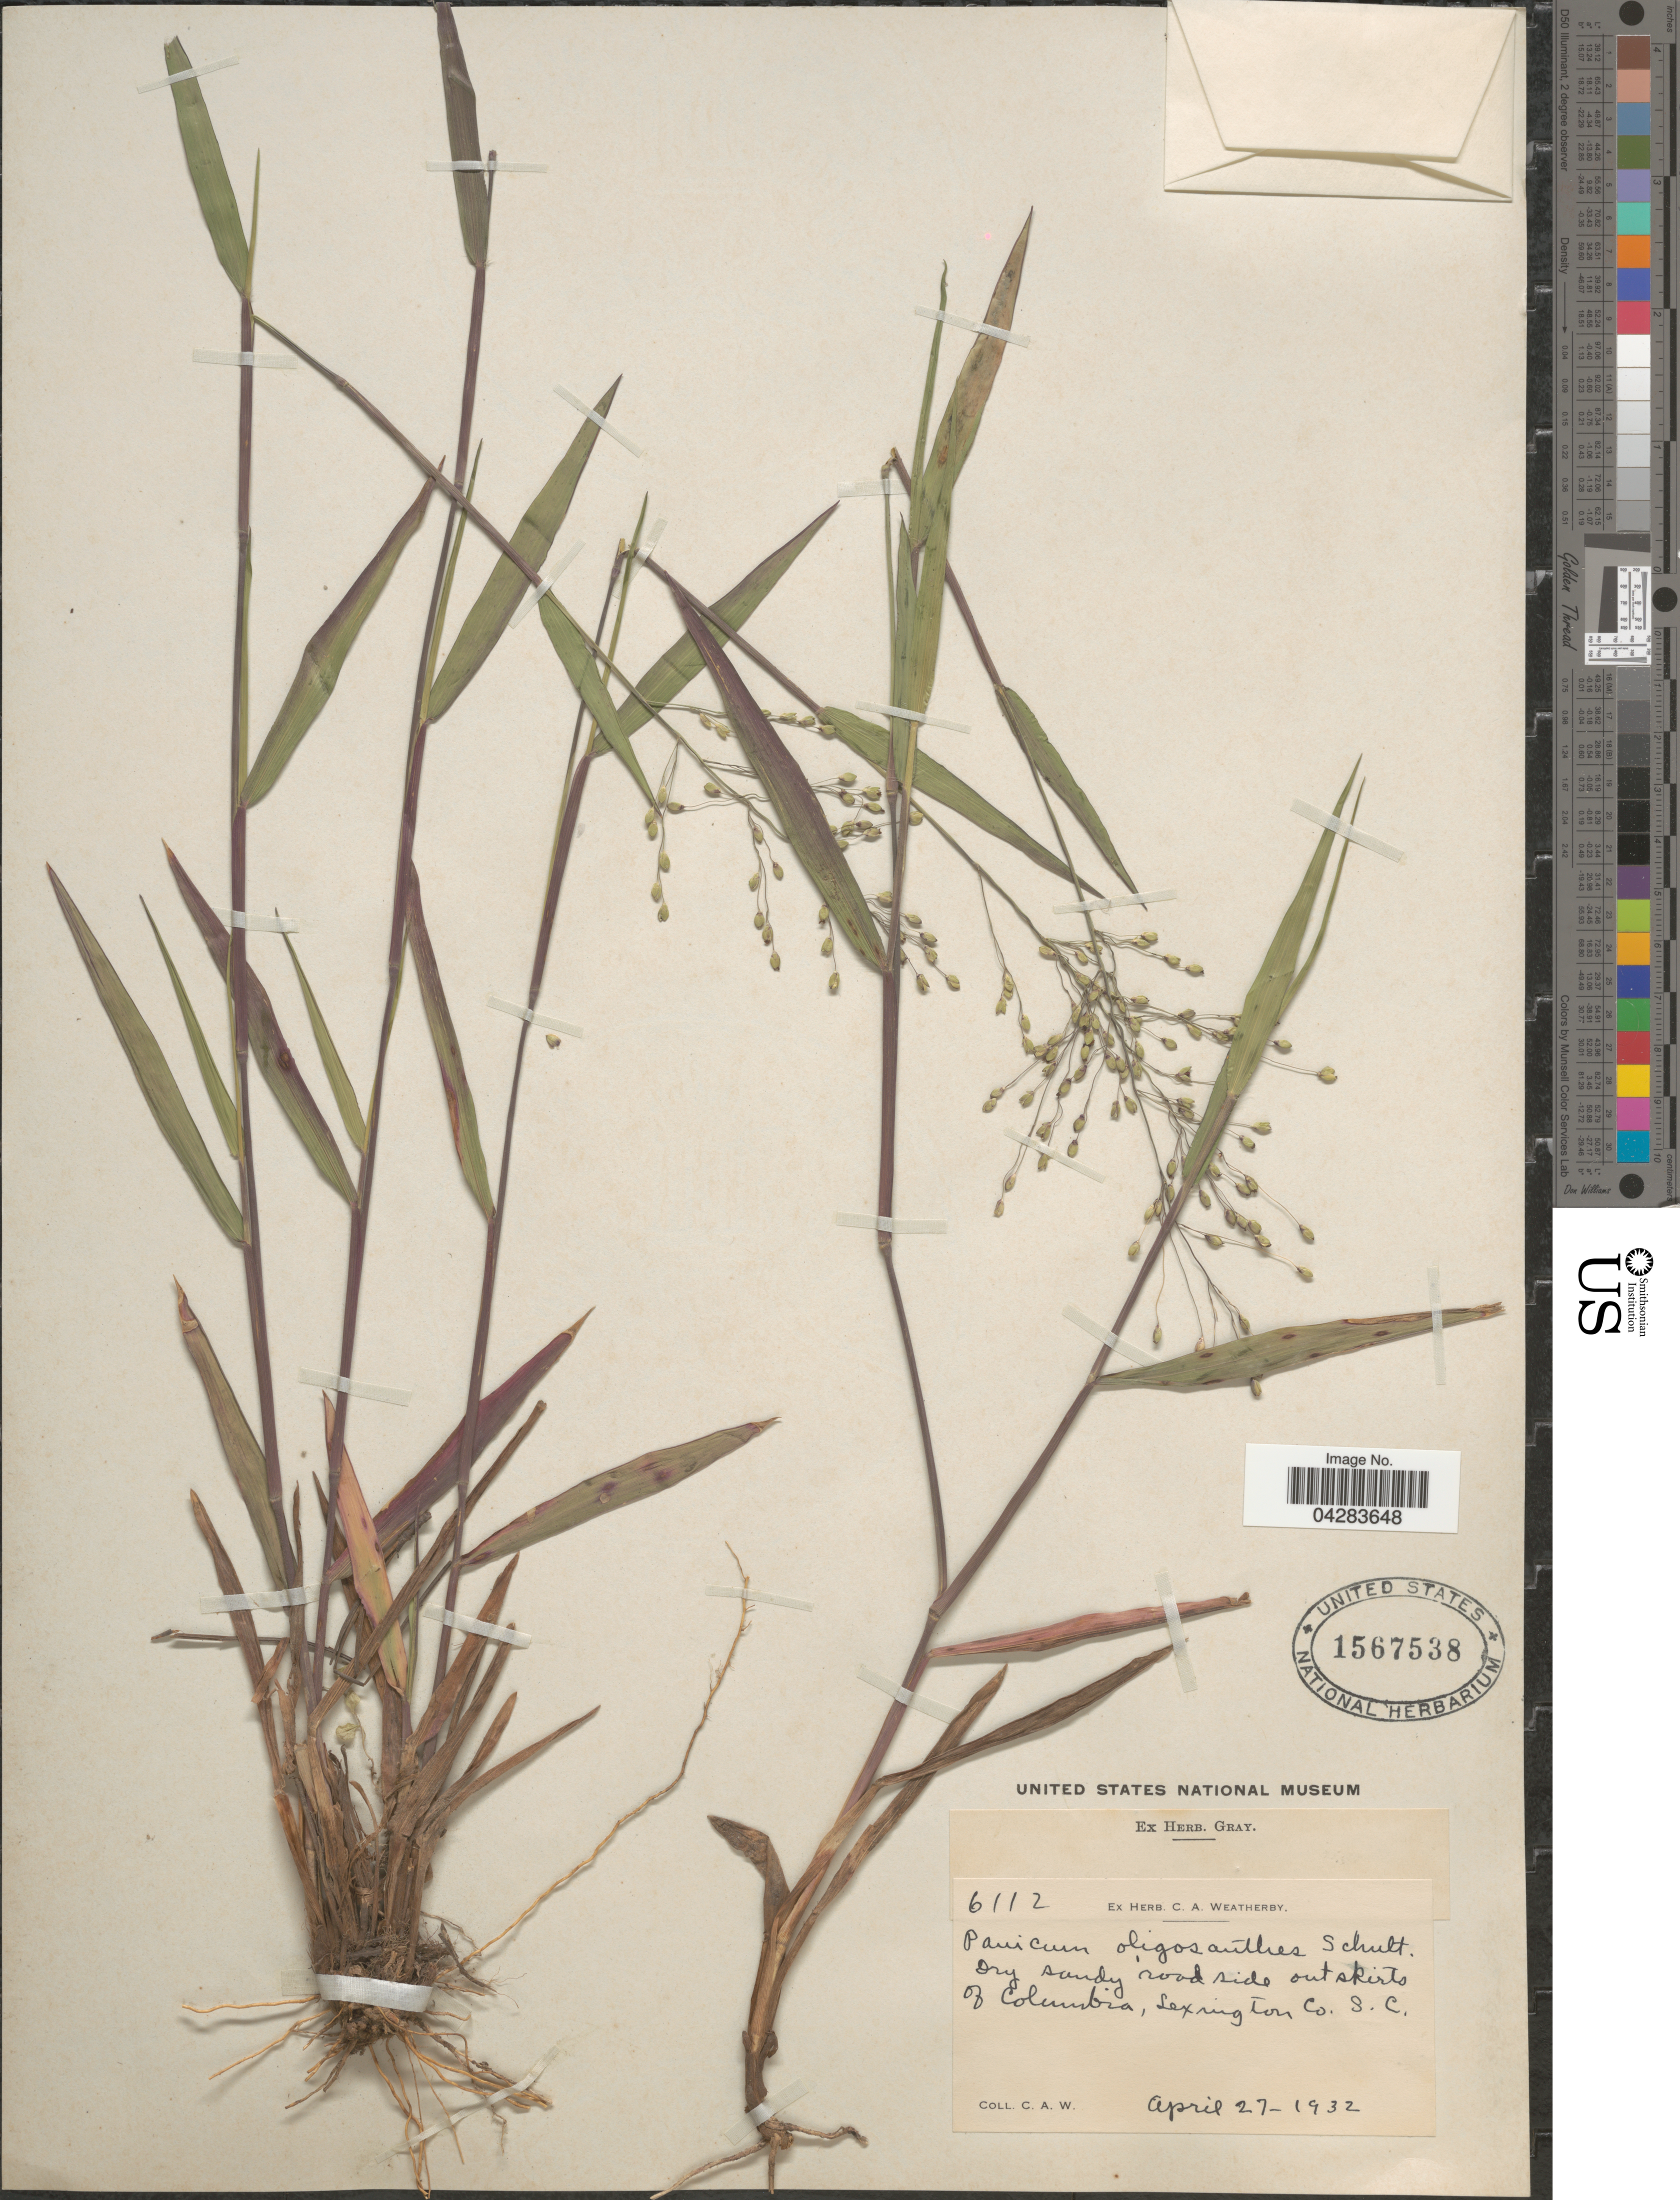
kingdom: Plantae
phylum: Tracheophyta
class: Liliopsida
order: Poales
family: Poaceae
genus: Dichanthelium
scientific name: Dichanthelium oligosanthes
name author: (Schult.) Gould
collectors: C. A. Weatherby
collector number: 6112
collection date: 1932-04-27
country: United States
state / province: South Carolina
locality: Dry sandy roadside outskirts of Columbia, Lexington Co.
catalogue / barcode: US 1567538